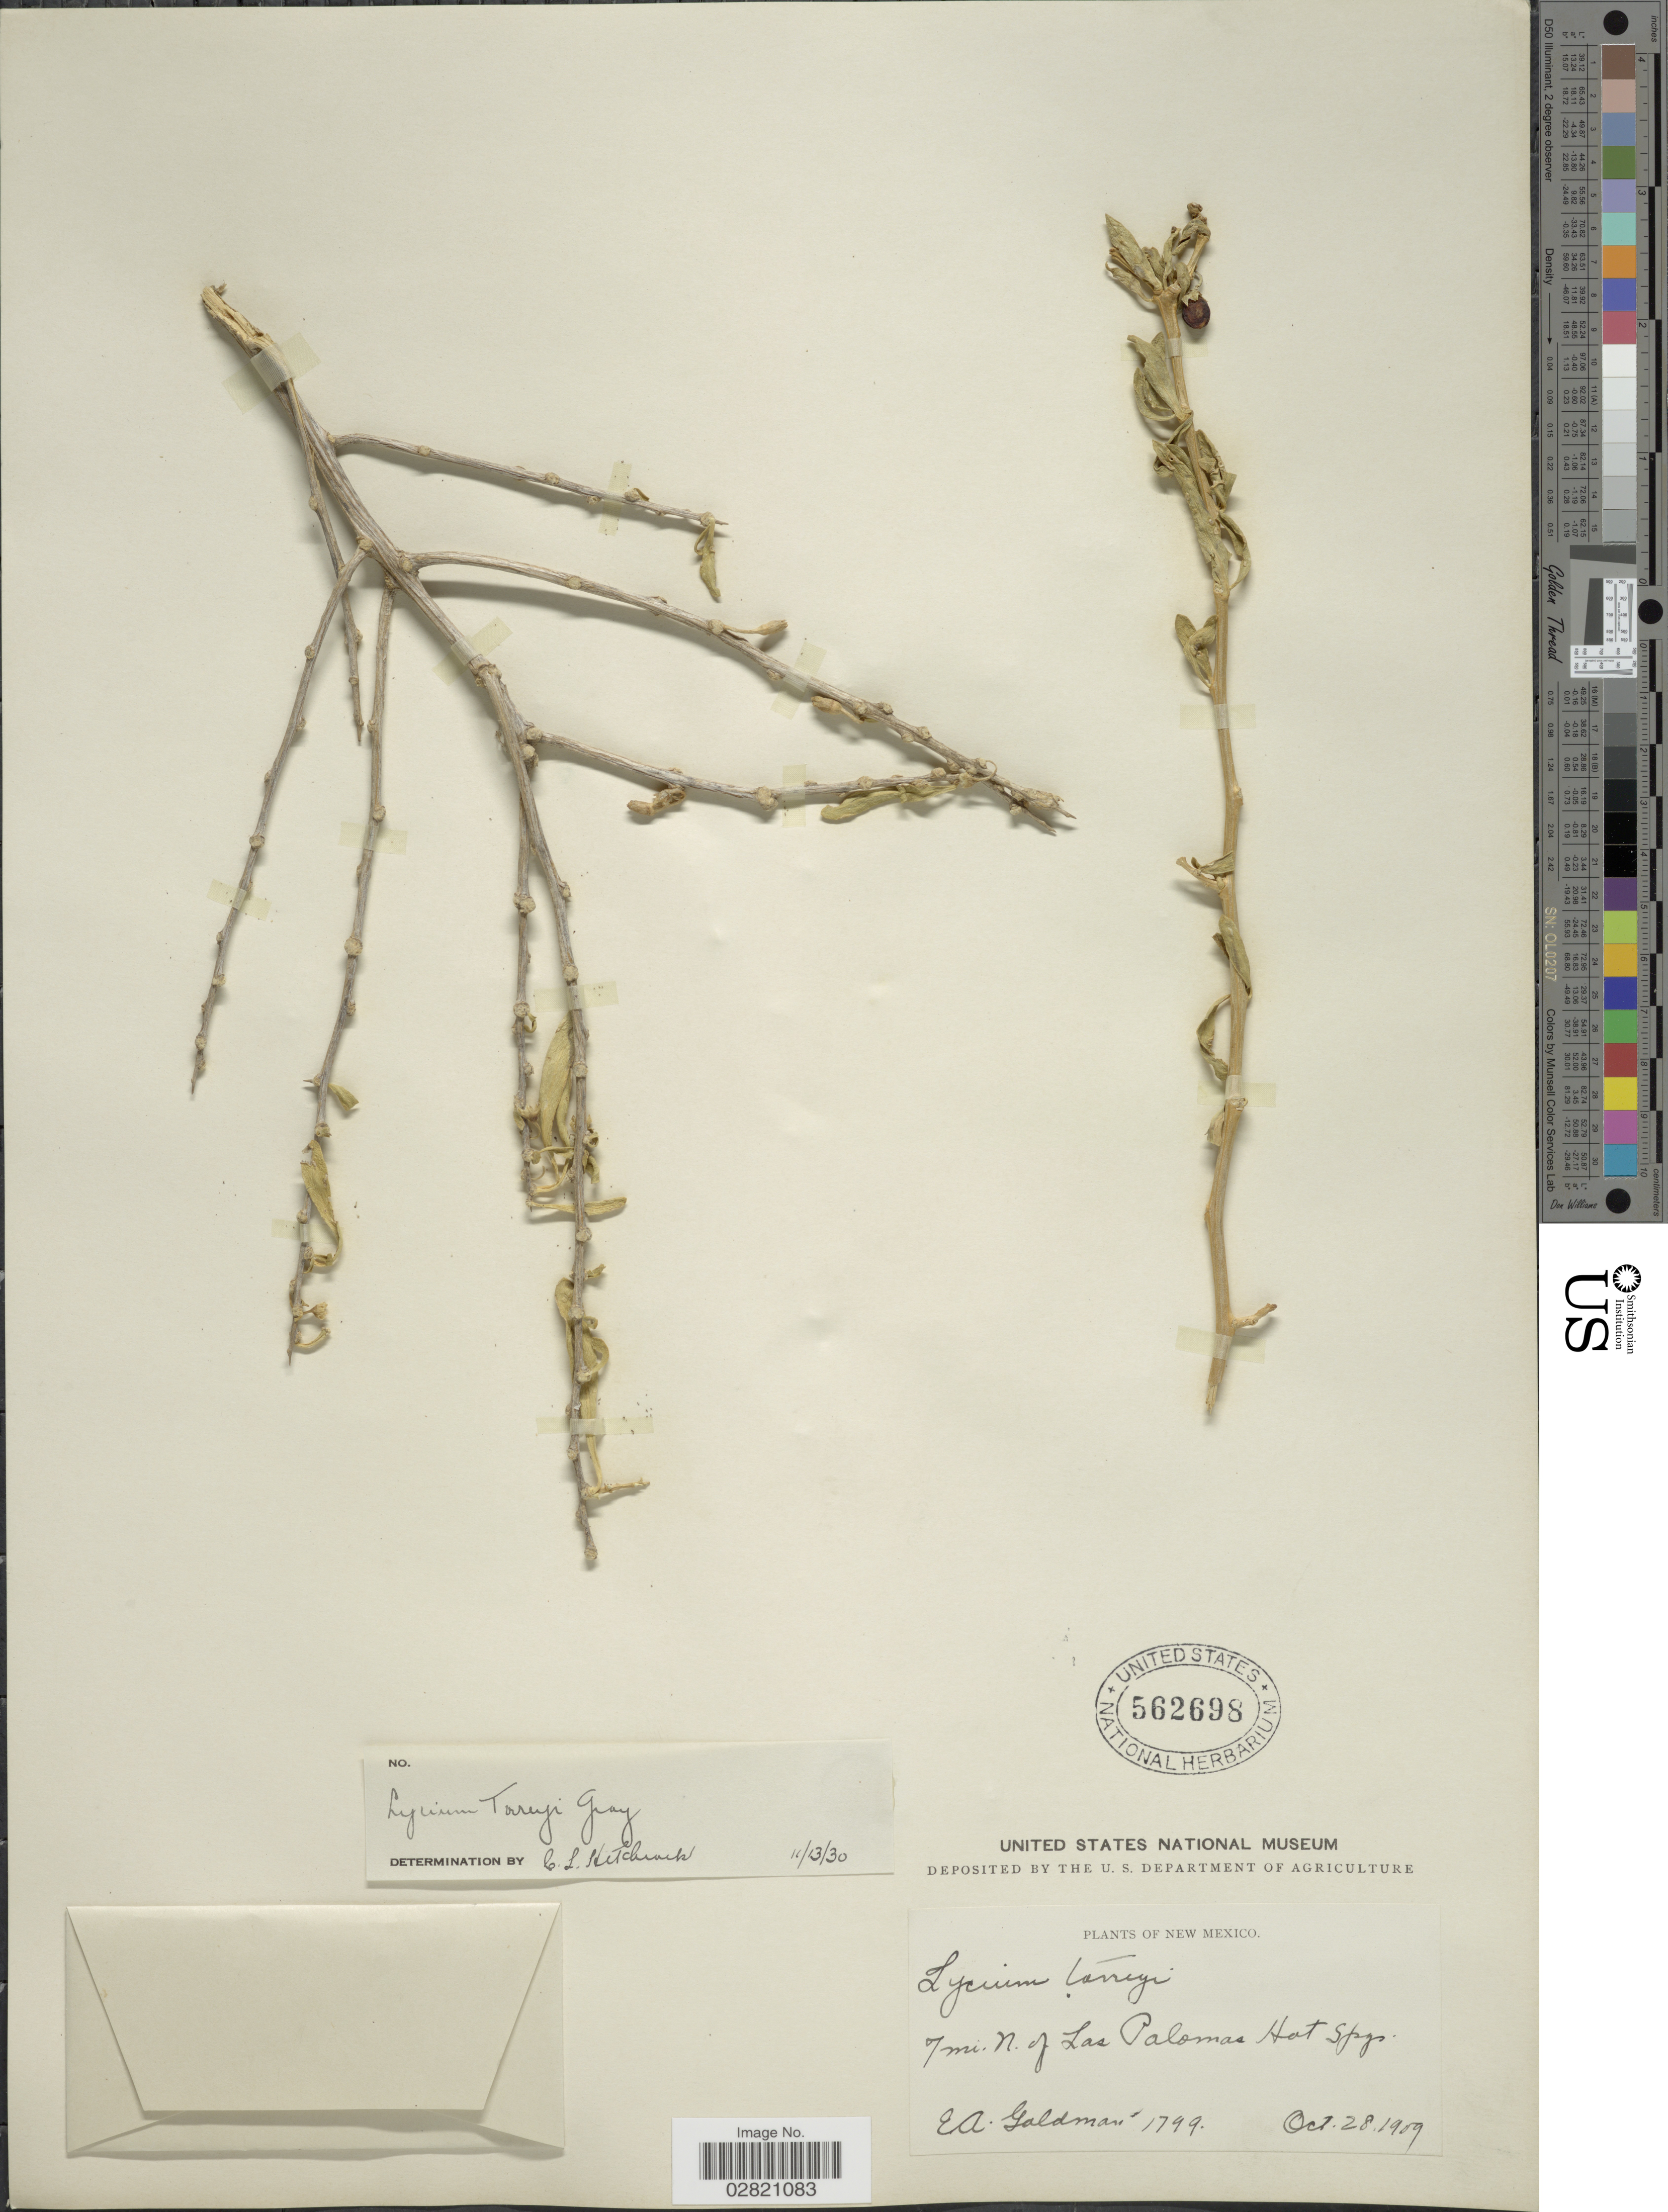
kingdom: Plantae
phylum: Tracheophyta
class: Magnoliopsida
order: Solanales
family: Solanaceae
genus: Lycium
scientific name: Lycium torreyi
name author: A. Gray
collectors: E. A. Goldman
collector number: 1799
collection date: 1909-10-28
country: United States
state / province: New Mexico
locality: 7 mi. N. of Las Palomas Hot Spgs.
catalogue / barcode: US 562698